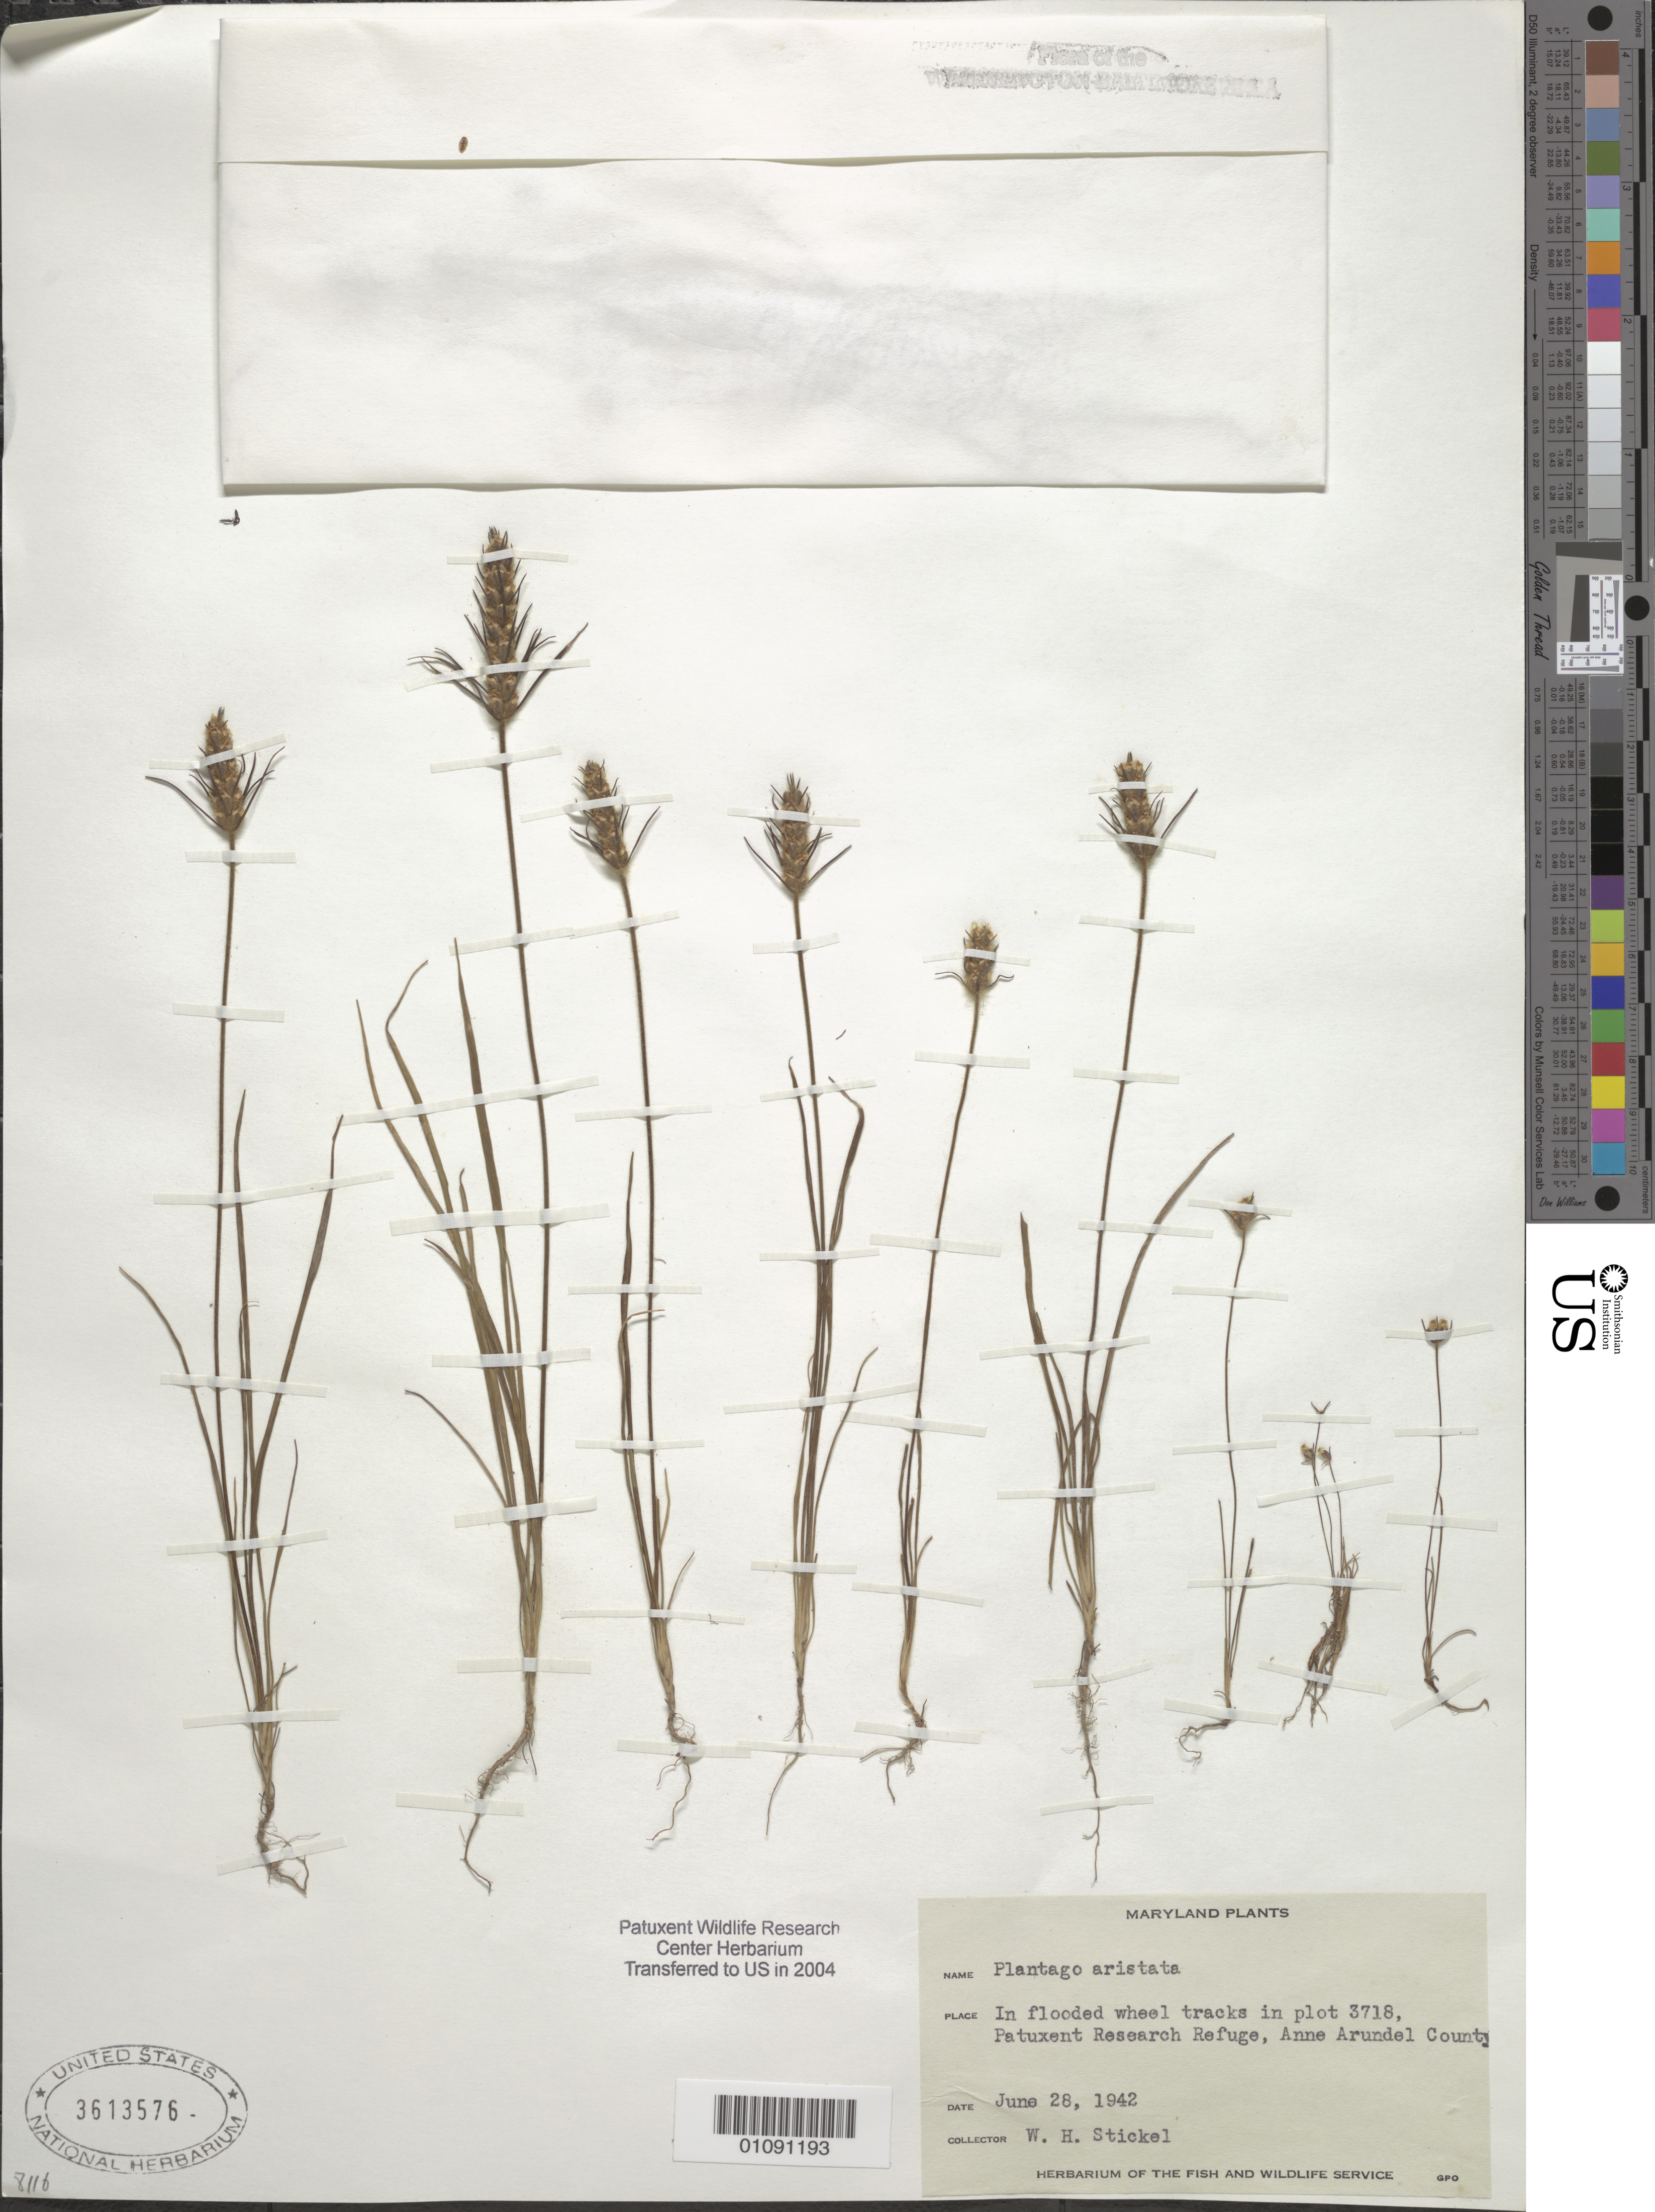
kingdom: Plantae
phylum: Tracheophyta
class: Magnoliopsida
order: Lamiales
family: Plantaginaceae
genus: Plantago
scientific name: Plantago aristata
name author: Michx.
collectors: W. Stickel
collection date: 1942-06-28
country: United States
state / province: Maryland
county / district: Anne Arundel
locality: Patuxent Wildlife Refuge. Plot 3718.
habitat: In flooded wheel tracks.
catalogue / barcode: US 3613576